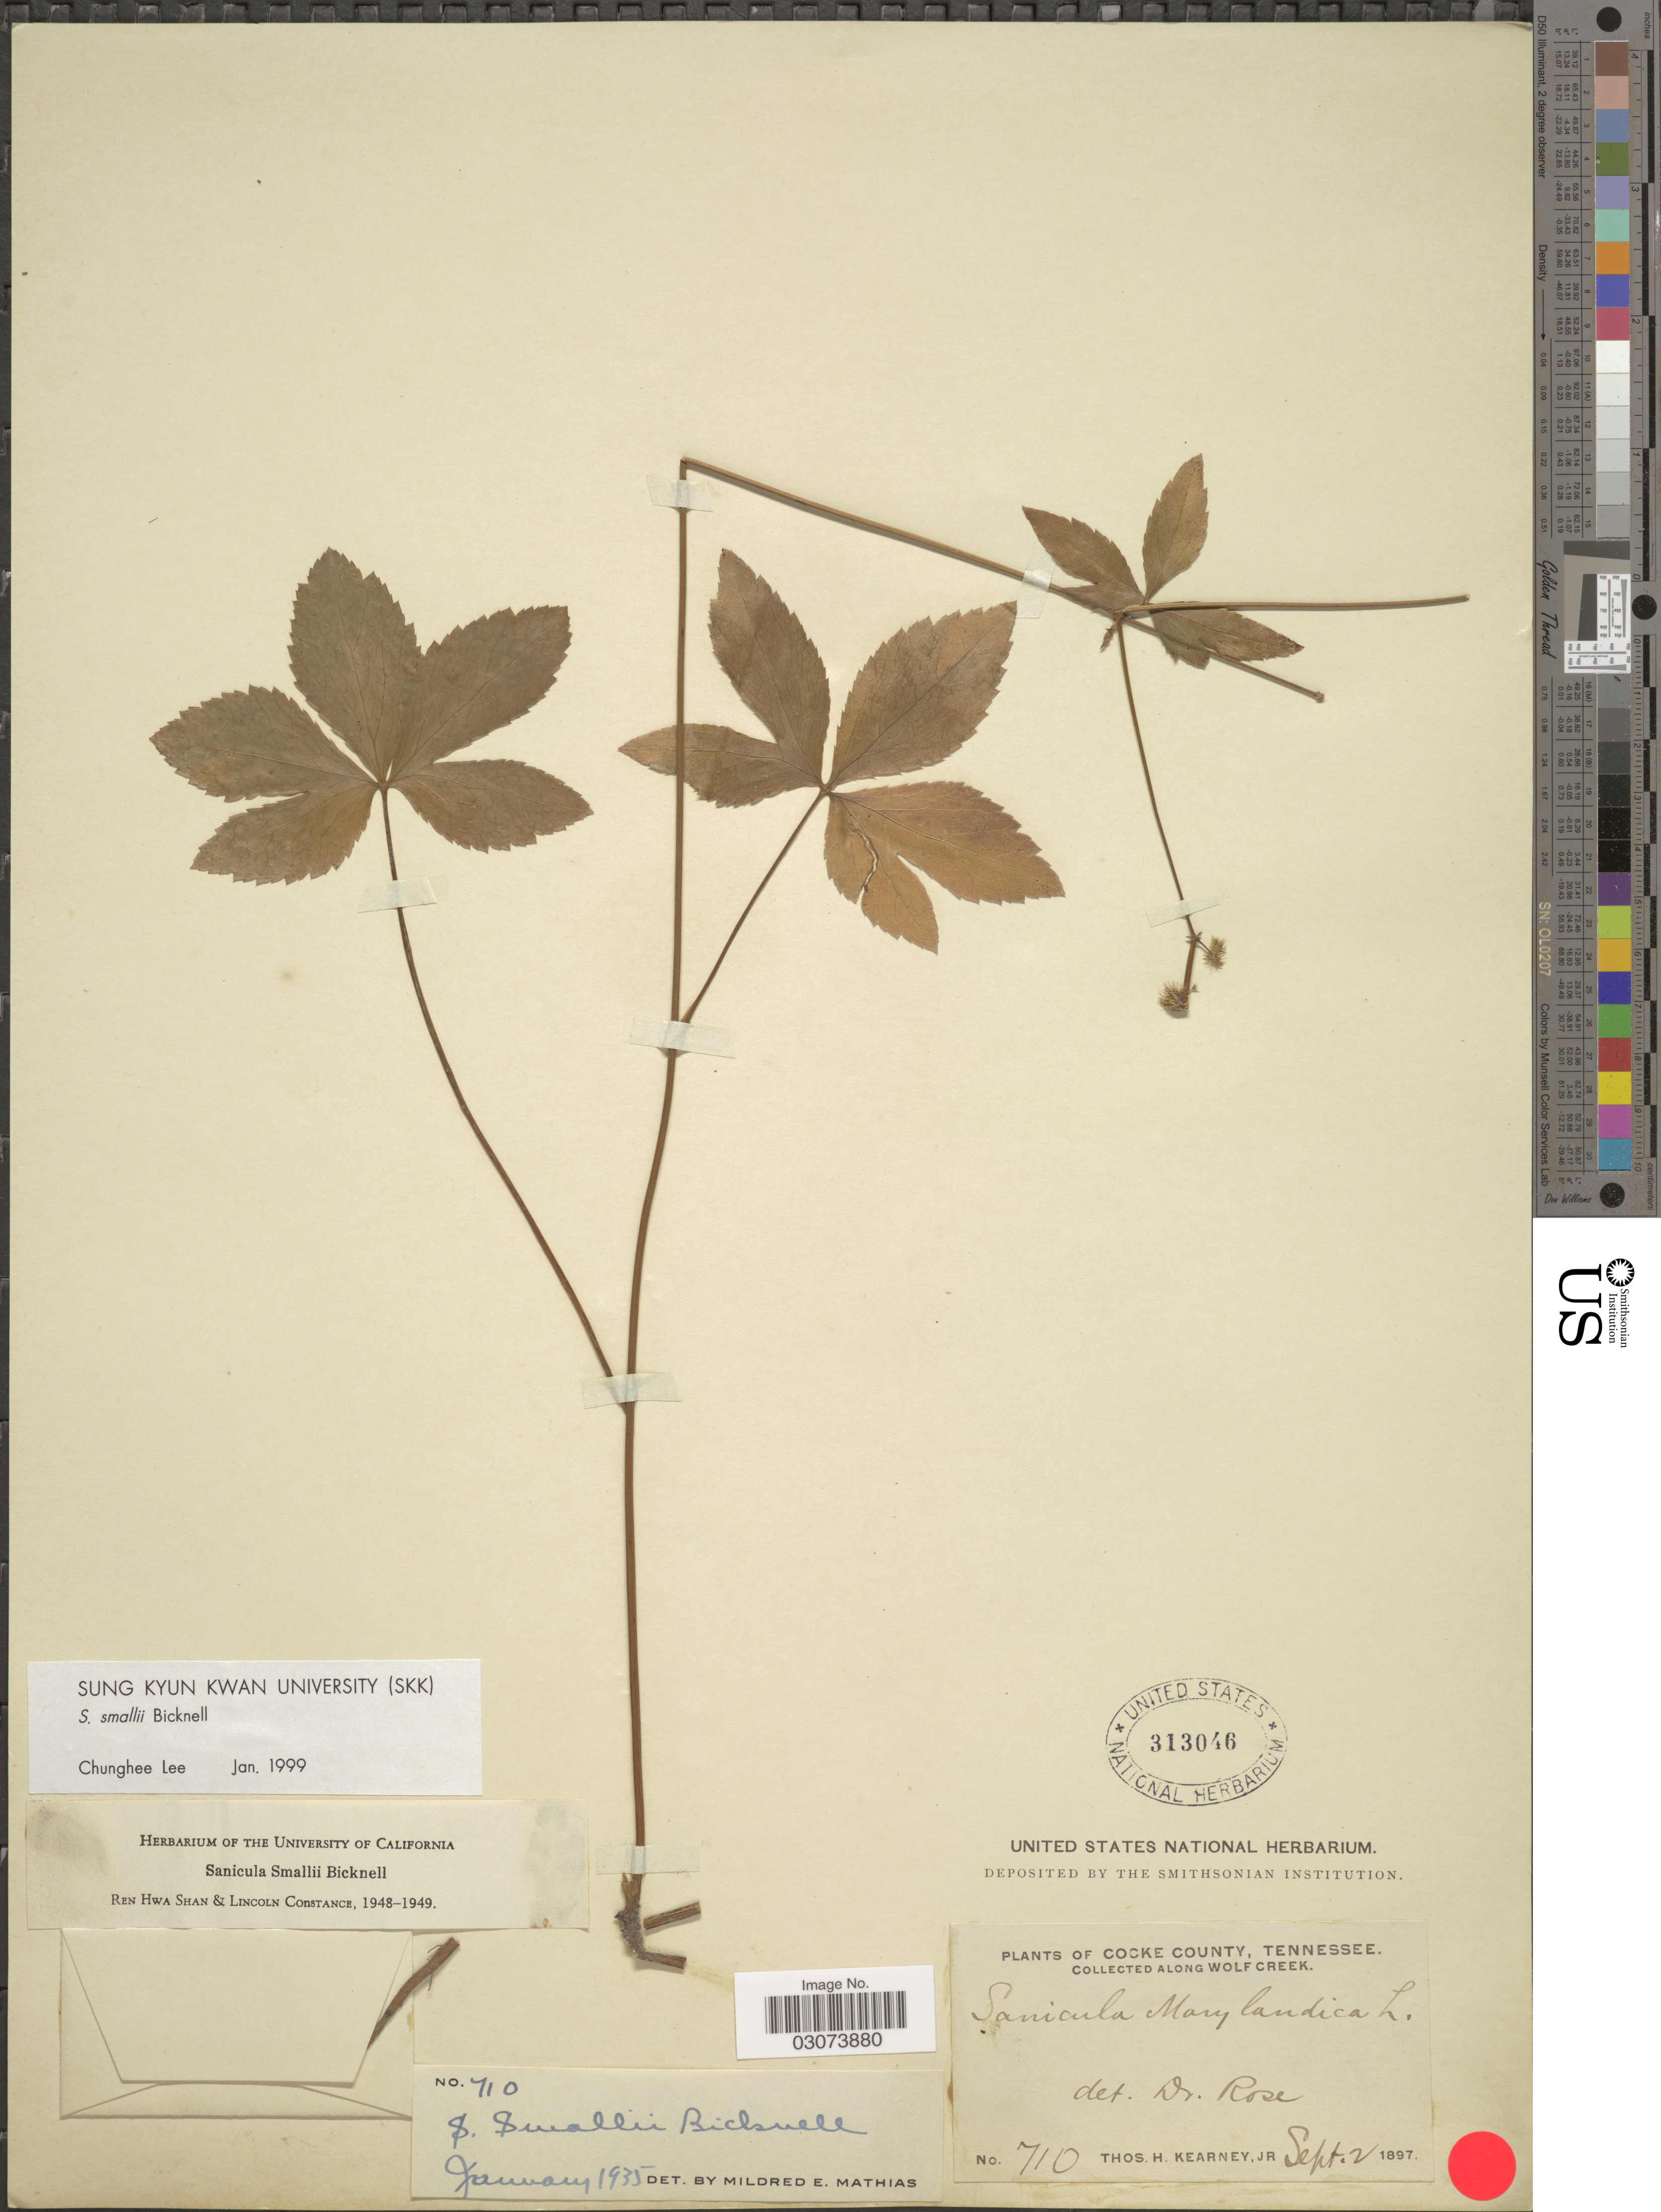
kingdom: Plantae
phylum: Tracheophyta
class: Magnoliopsida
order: Apiales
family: Apiaceae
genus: Sanicula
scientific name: Sanicula smallii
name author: E.P. Bicknell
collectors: T. H. Kearney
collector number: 710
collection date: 1897-09-02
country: United States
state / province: Tennessee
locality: Cocke County. Along Wolf Creek.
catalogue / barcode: US 313046